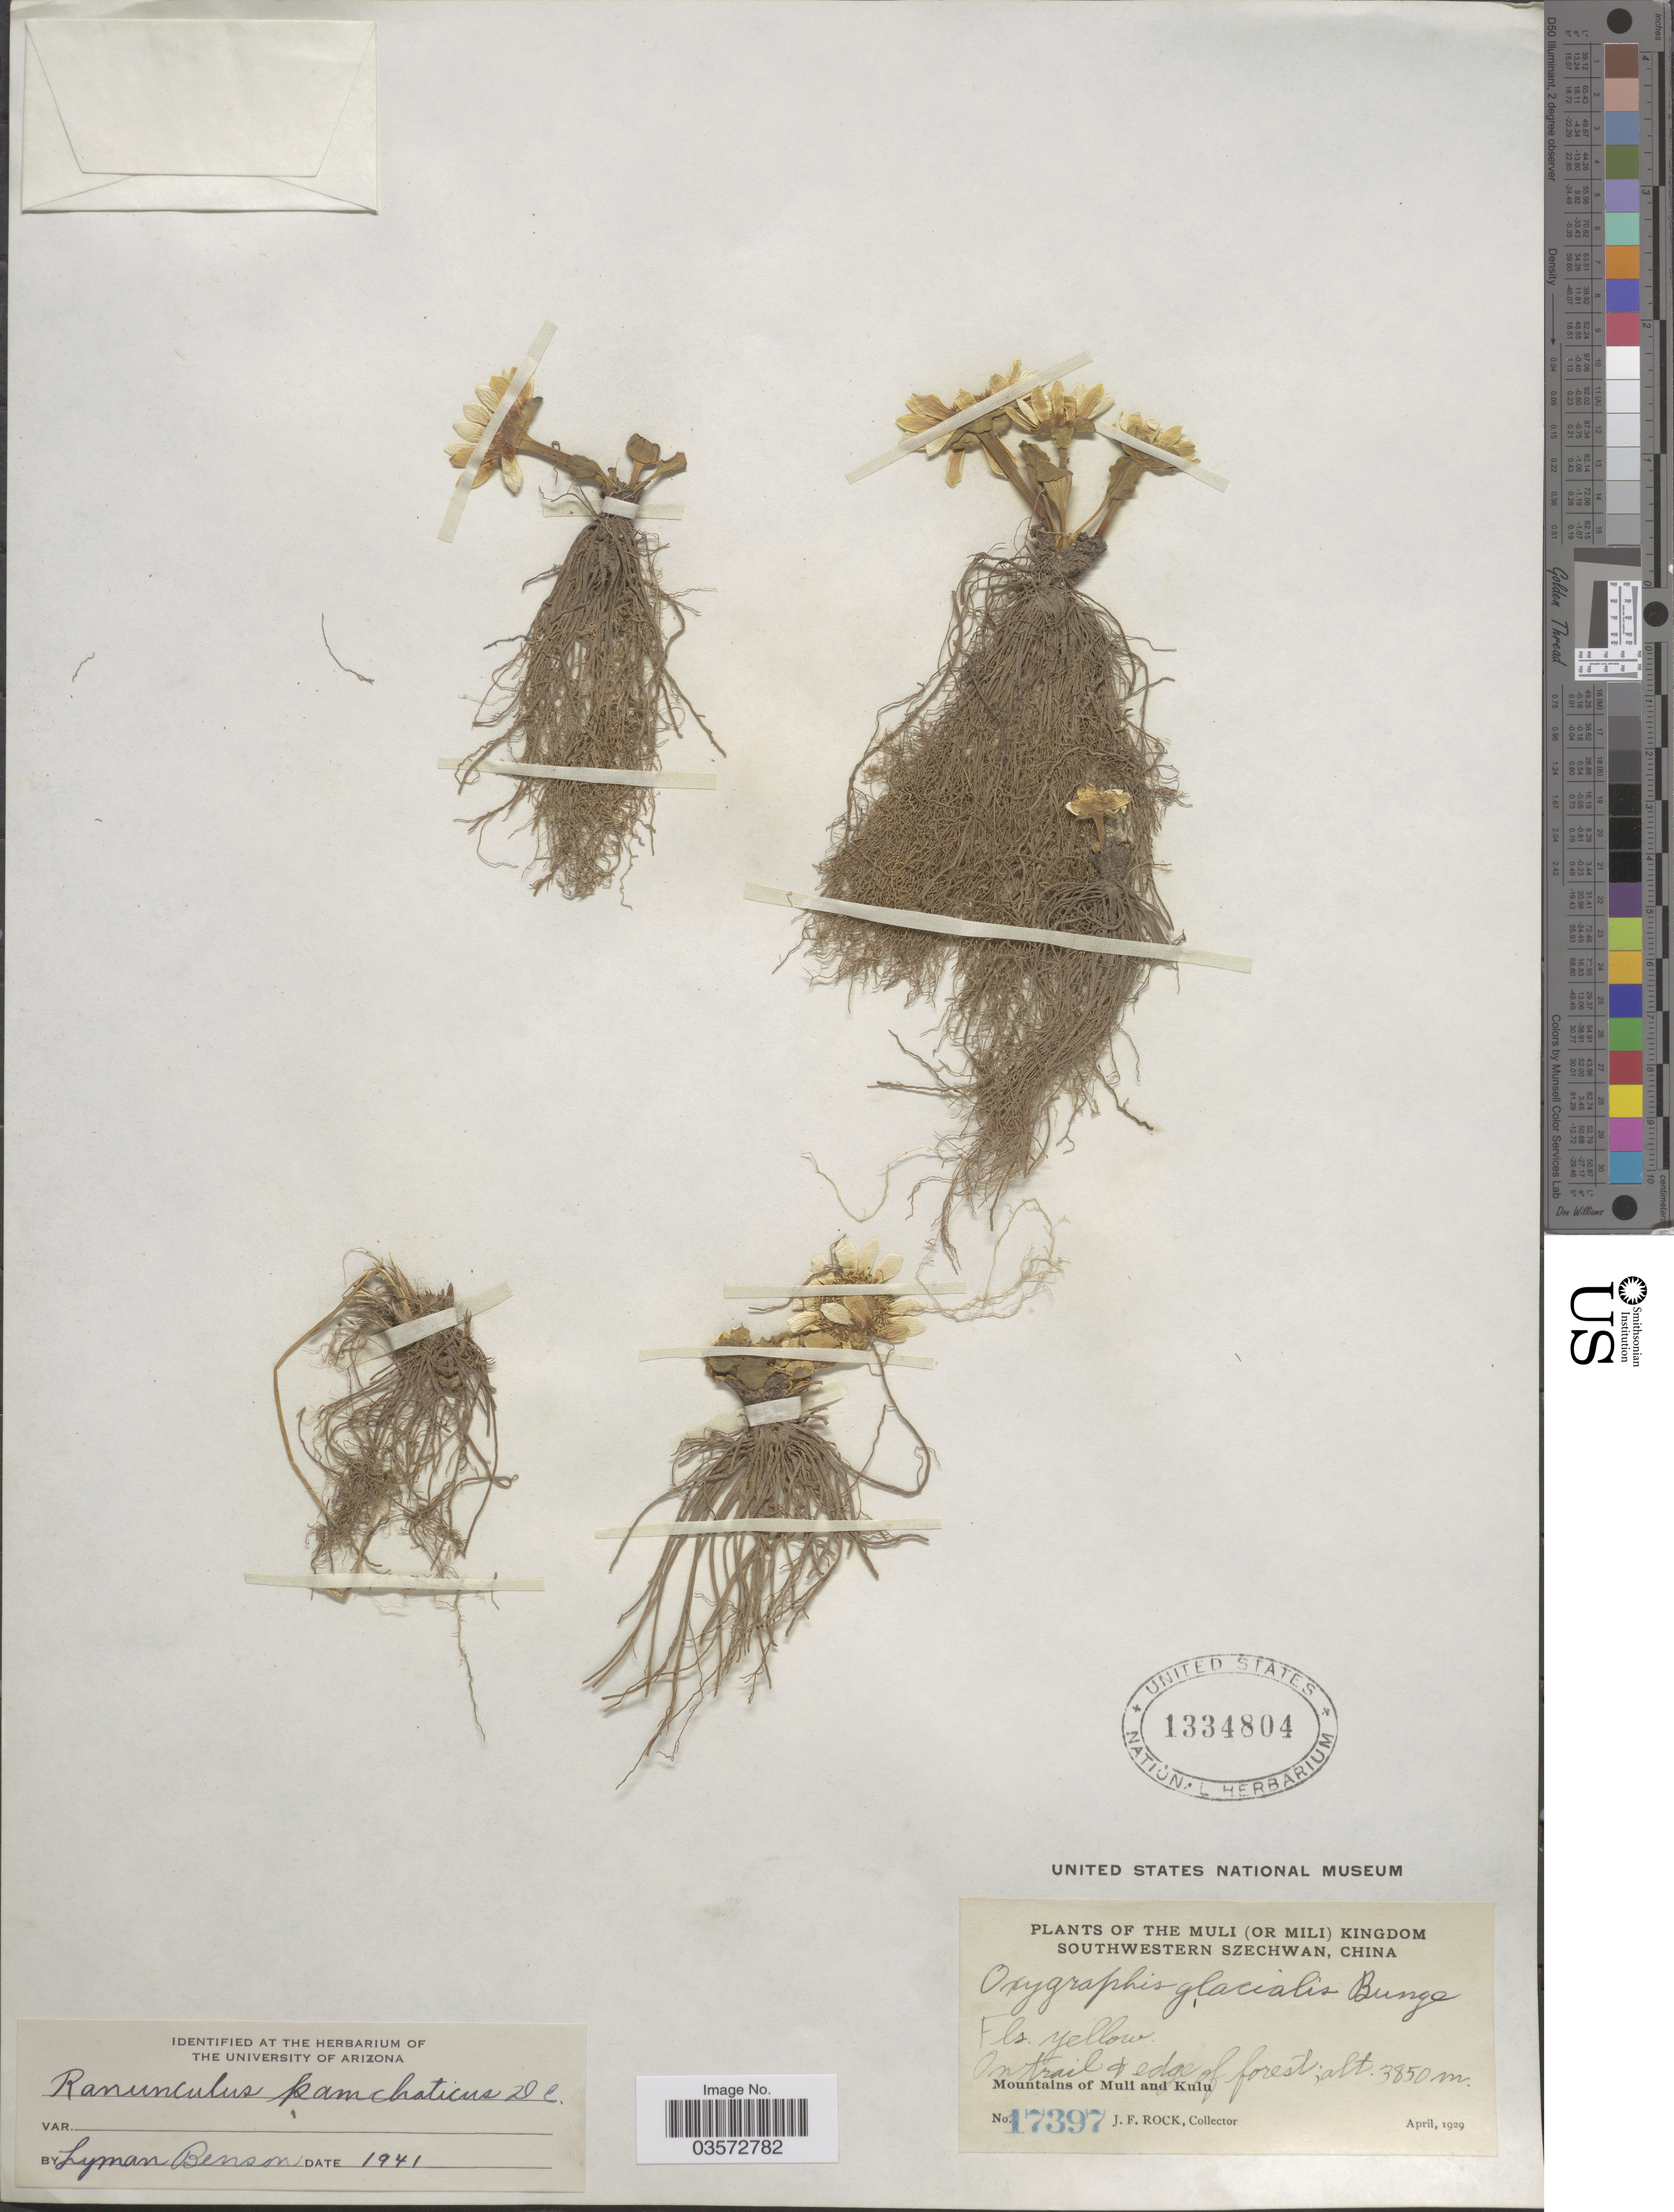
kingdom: Plantae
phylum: Tracheophyta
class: Magnoliopsida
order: Ranunculales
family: Ranunculaceae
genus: Ranunculus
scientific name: Ranunculus kamchaticus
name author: DC.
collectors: J. Rock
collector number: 17397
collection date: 1929-04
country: China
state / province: Sichuan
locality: The Muli (or Mili) Kingdom Southwestern Szechwan. Mountains of Muli and Kulu.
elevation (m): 3850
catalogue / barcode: US 1334804